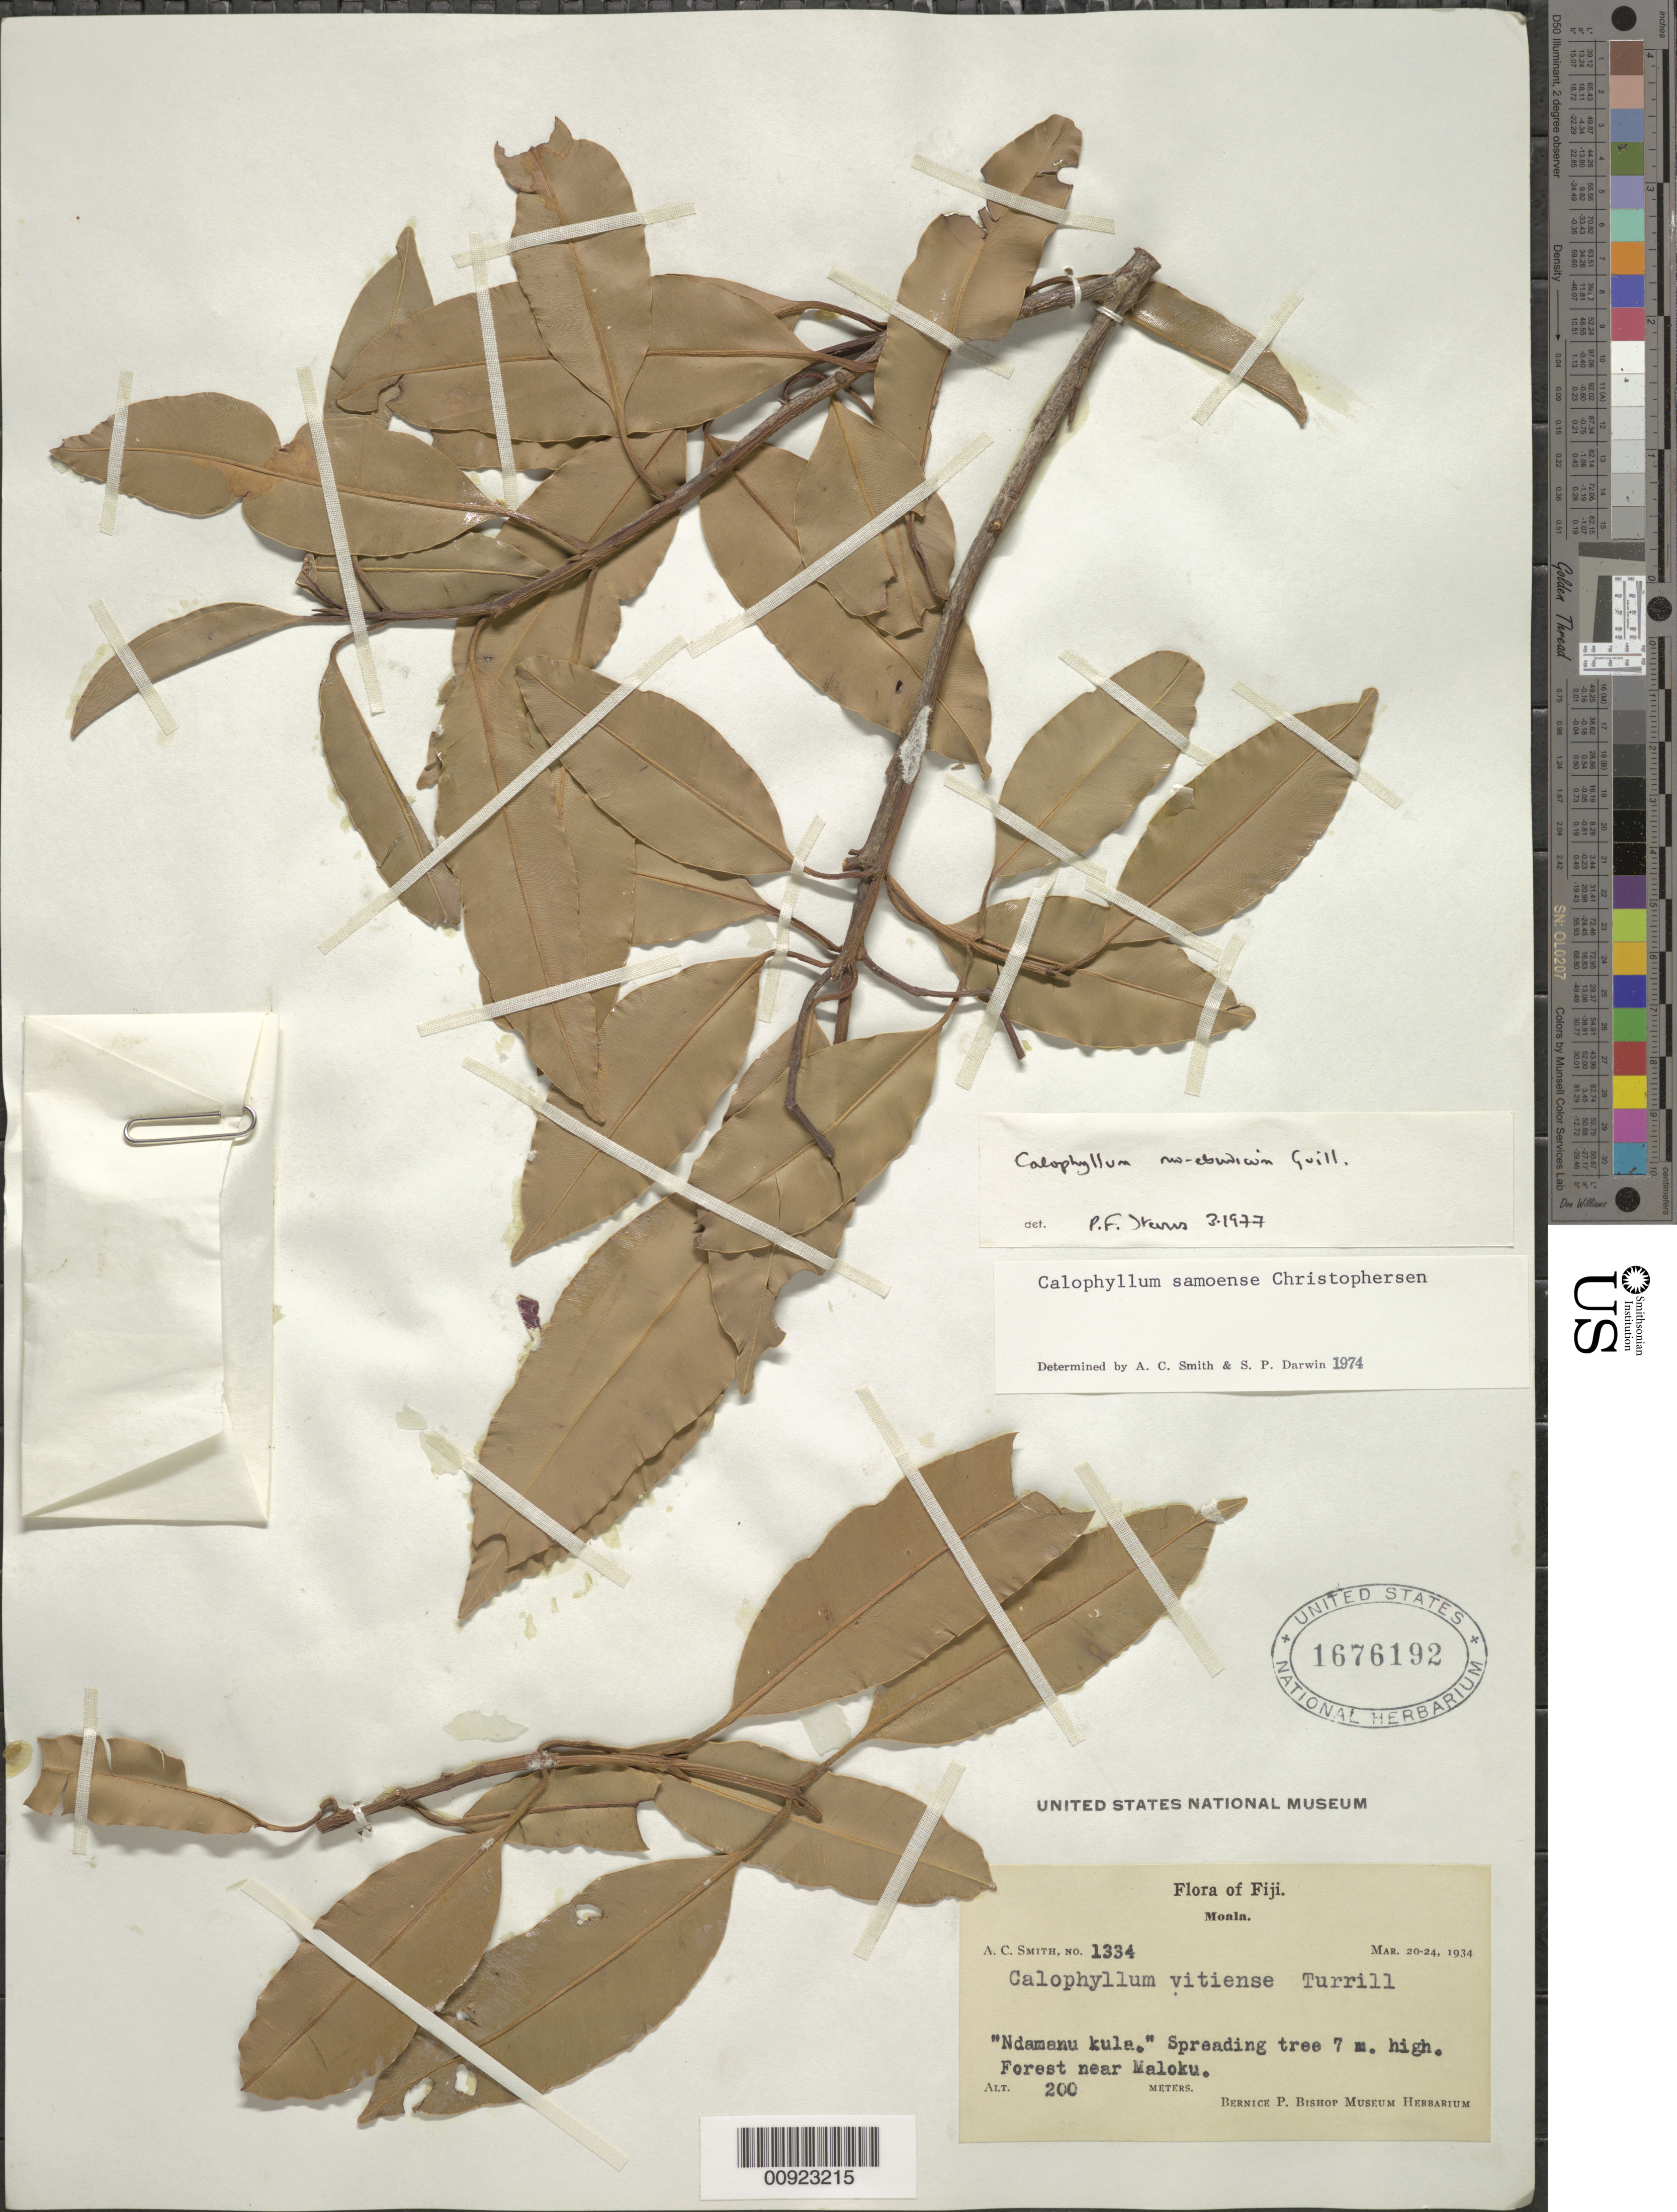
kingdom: Plantae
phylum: Tracheophyta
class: Magnoliopsida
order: Malpighiales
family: Calophyllaceae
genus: Calophyllum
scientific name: Calophyllum neoebudicum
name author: Guillaumin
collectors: C. A. Smith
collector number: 1334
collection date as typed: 20 Mar 1934 to 24 Mar 1934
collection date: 1934-03-20/1934-03-24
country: Fiji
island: Moala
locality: Forest near Maloku.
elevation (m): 200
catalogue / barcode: US 1676192